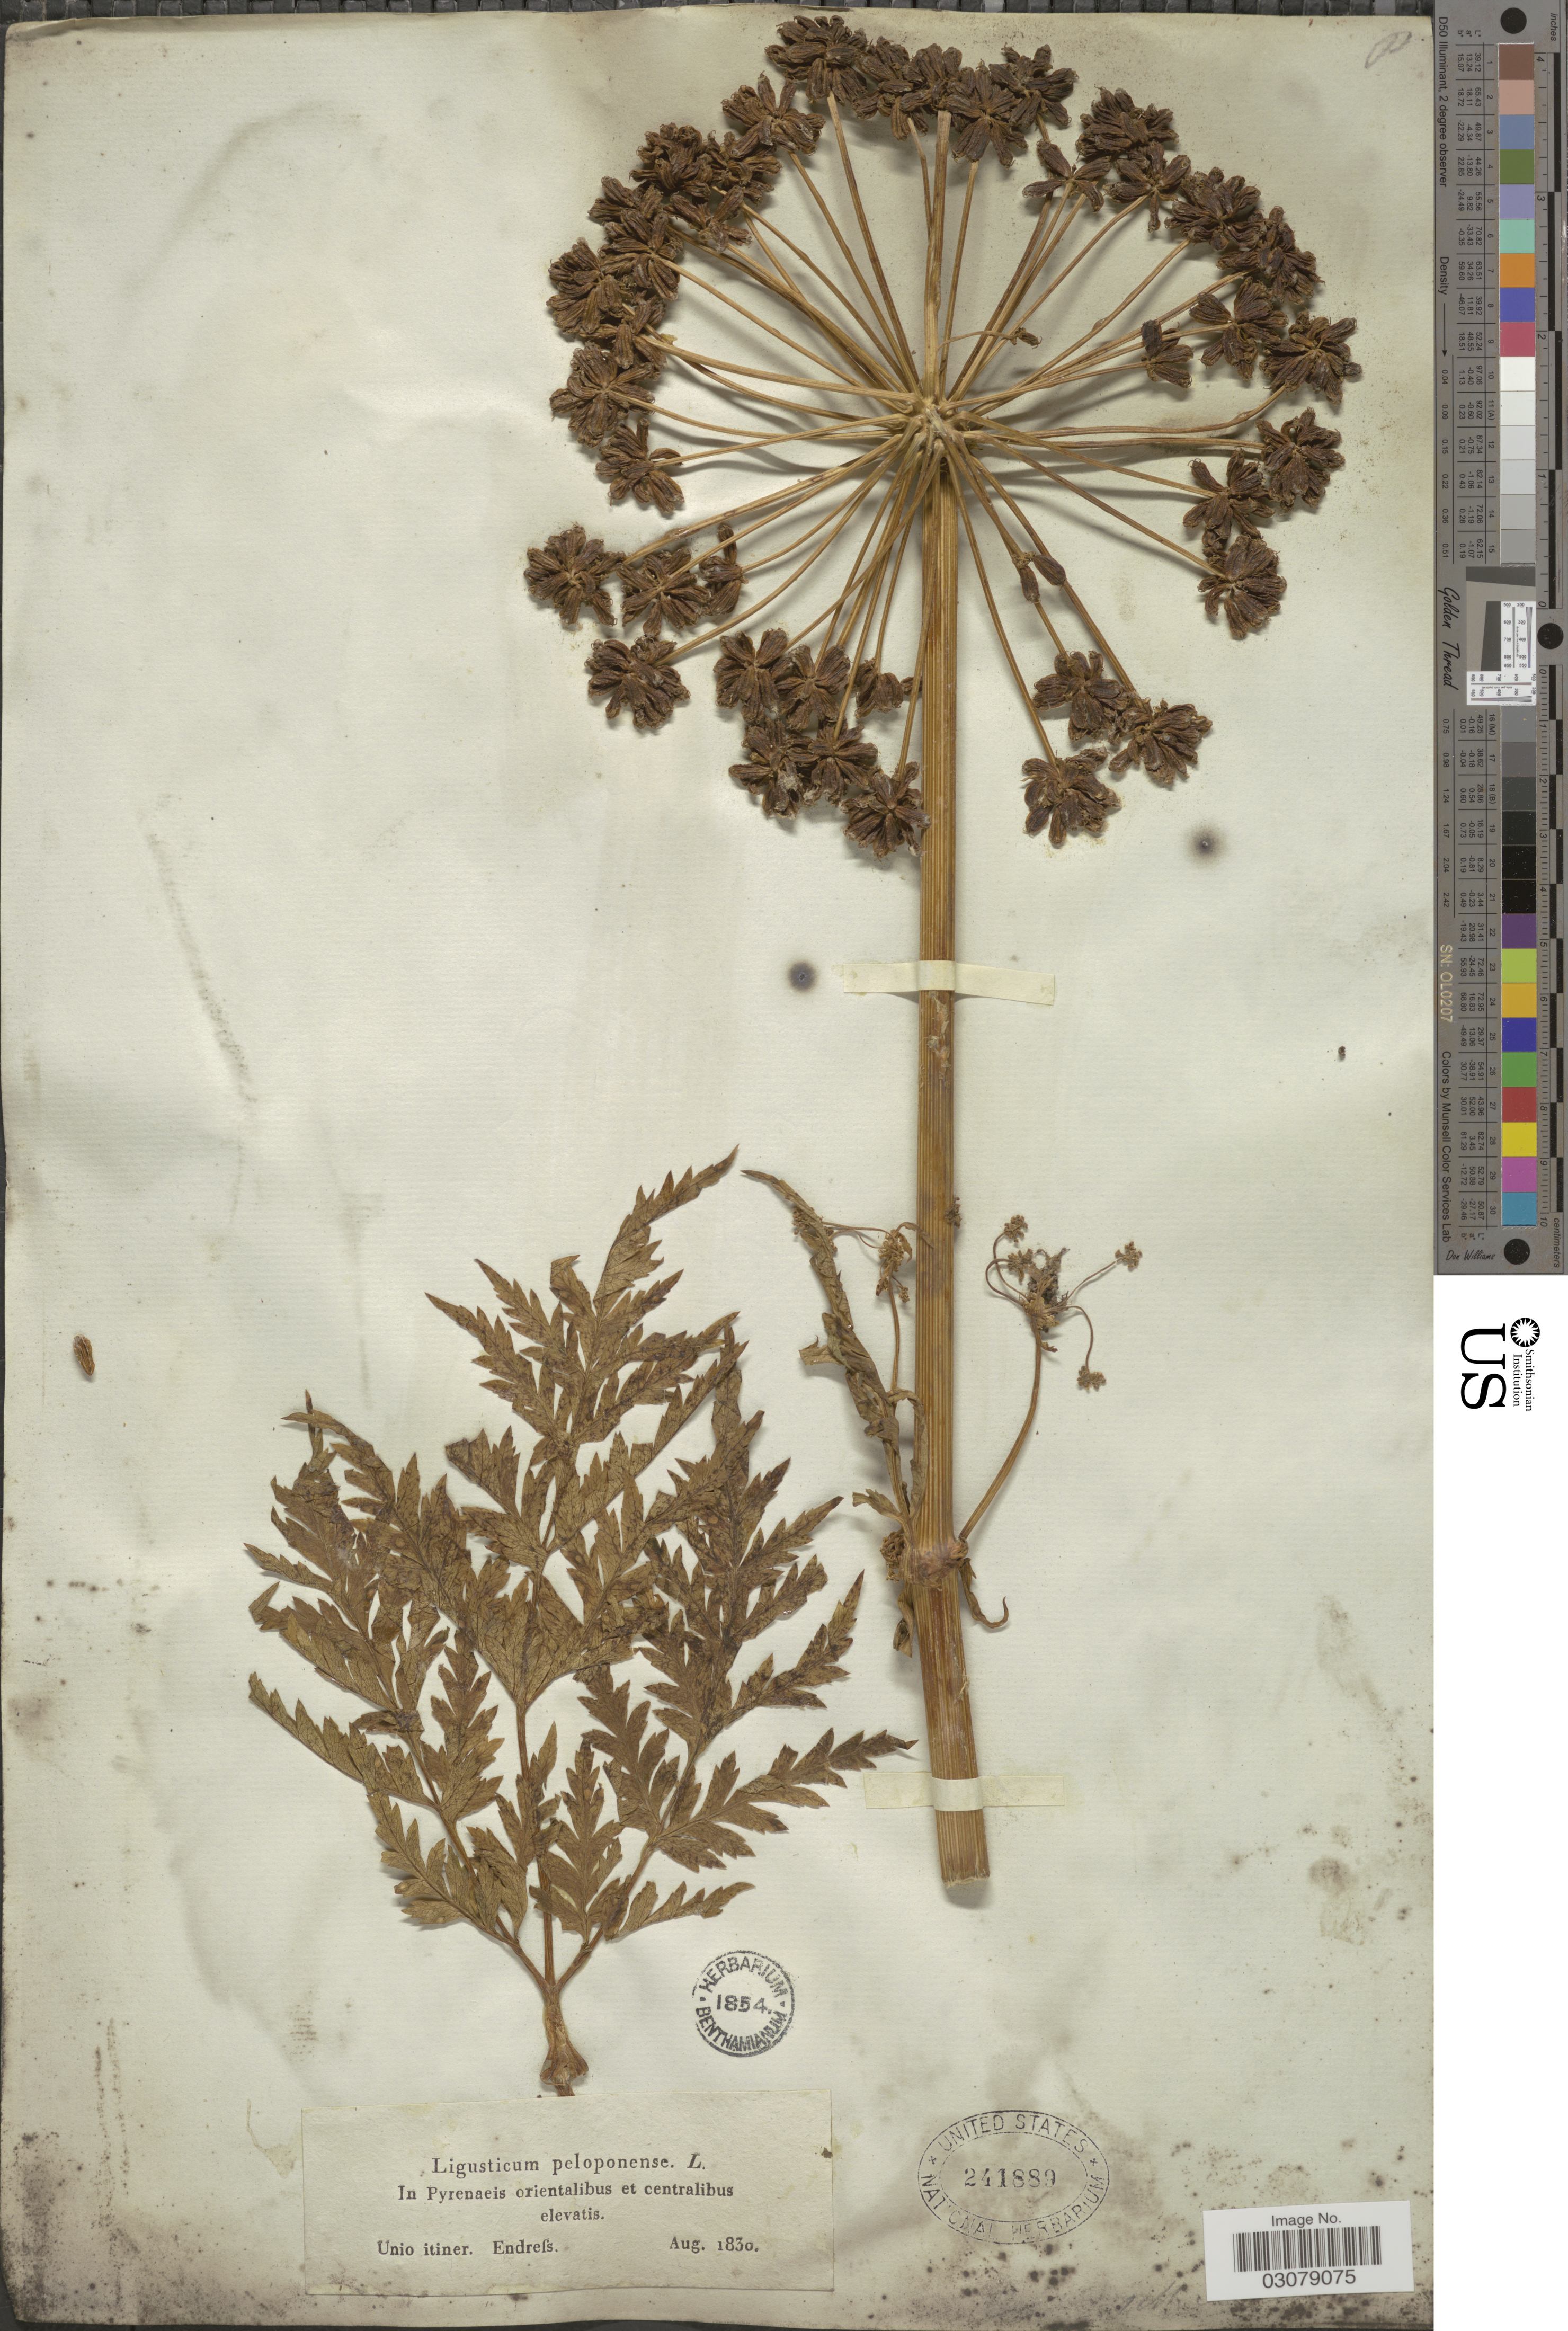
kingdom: Plantae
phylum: Tracheophyta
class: Magnoliopsida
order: Apiales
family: Apiaceae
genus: Molopospermum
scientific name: Molopospermum peloponnesiacum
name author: (L.) W.D.J. Koch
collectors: -- Endress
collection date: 1830-08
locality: In Pyrenaeis orientalibus et centralibus elevatis. Unio itiner.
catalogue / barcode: US 241889